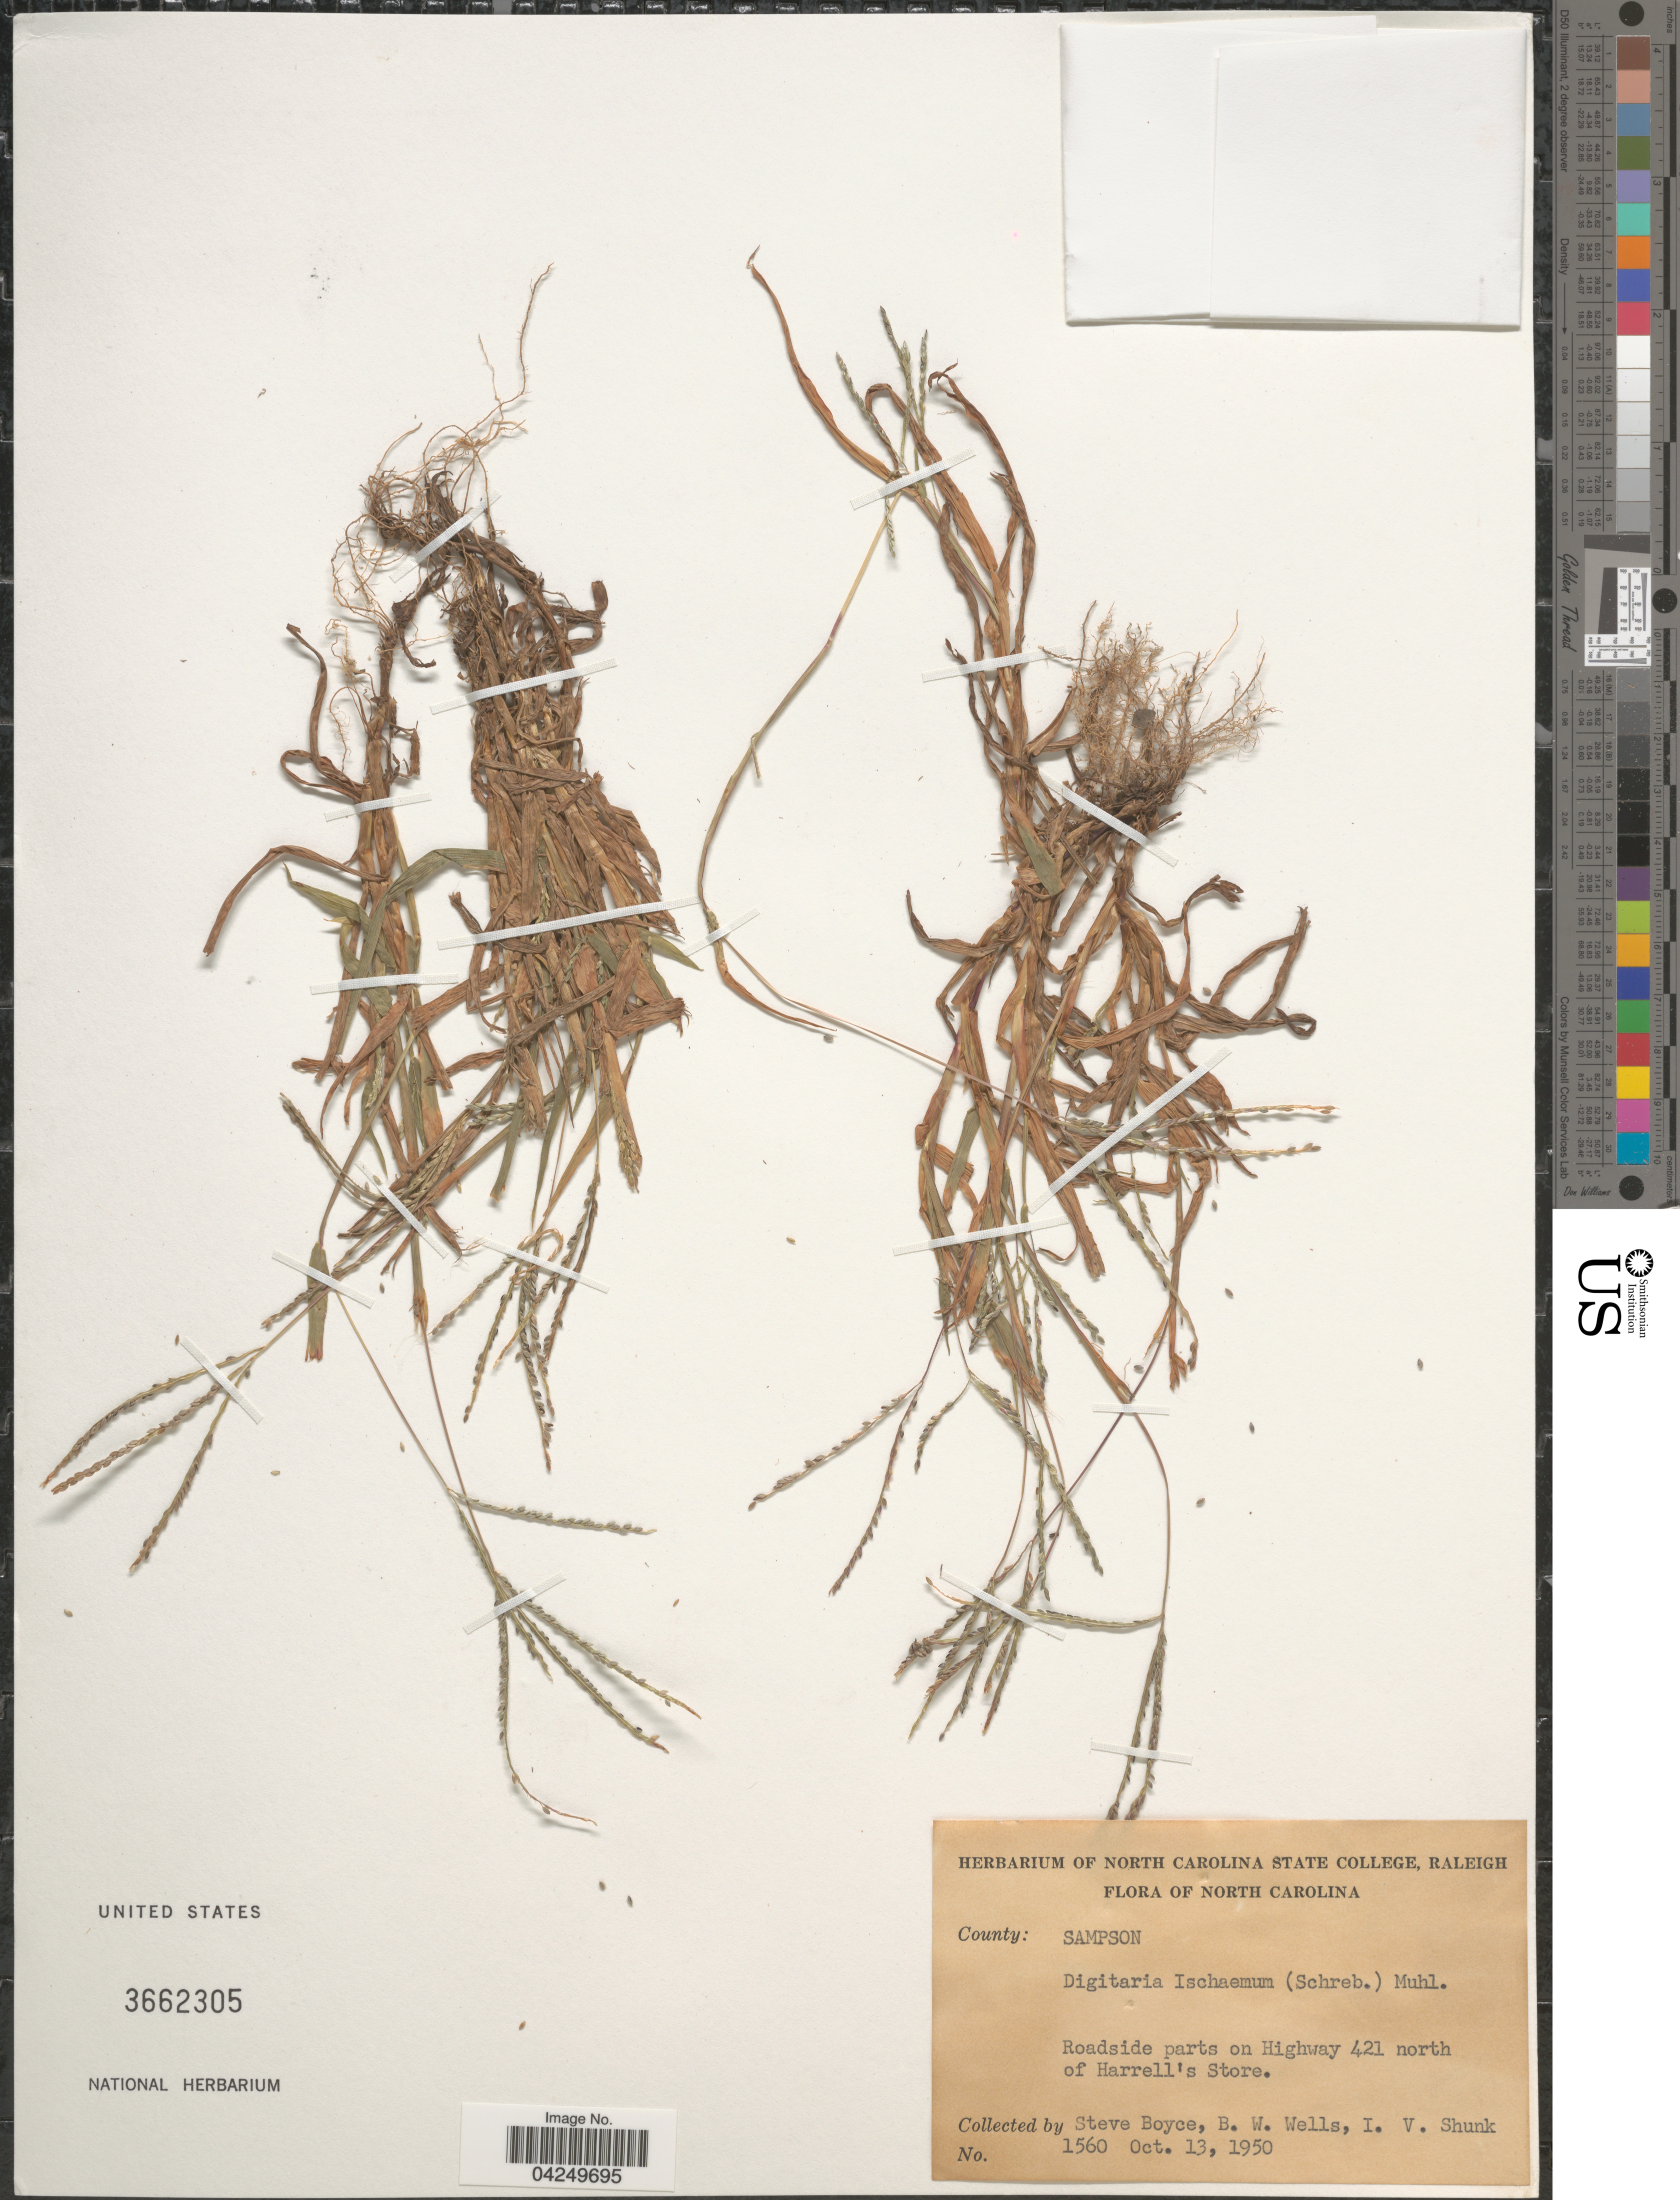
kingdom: Plantae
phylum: Tracheophyta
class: Liliopsida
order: Poales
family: Poaceae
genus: Digitaria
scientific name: Digitaria ischaemum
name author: (Schreber) Schreber ex Muhl.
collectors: S. Boyce, B. Wells & I. Shunk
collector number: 1560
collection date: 1950-10-13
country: United States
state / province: North Carolina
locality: County: Sampson. Roadside parts on Highway 421 north of Harrell's Store.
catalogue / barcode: US 3662305